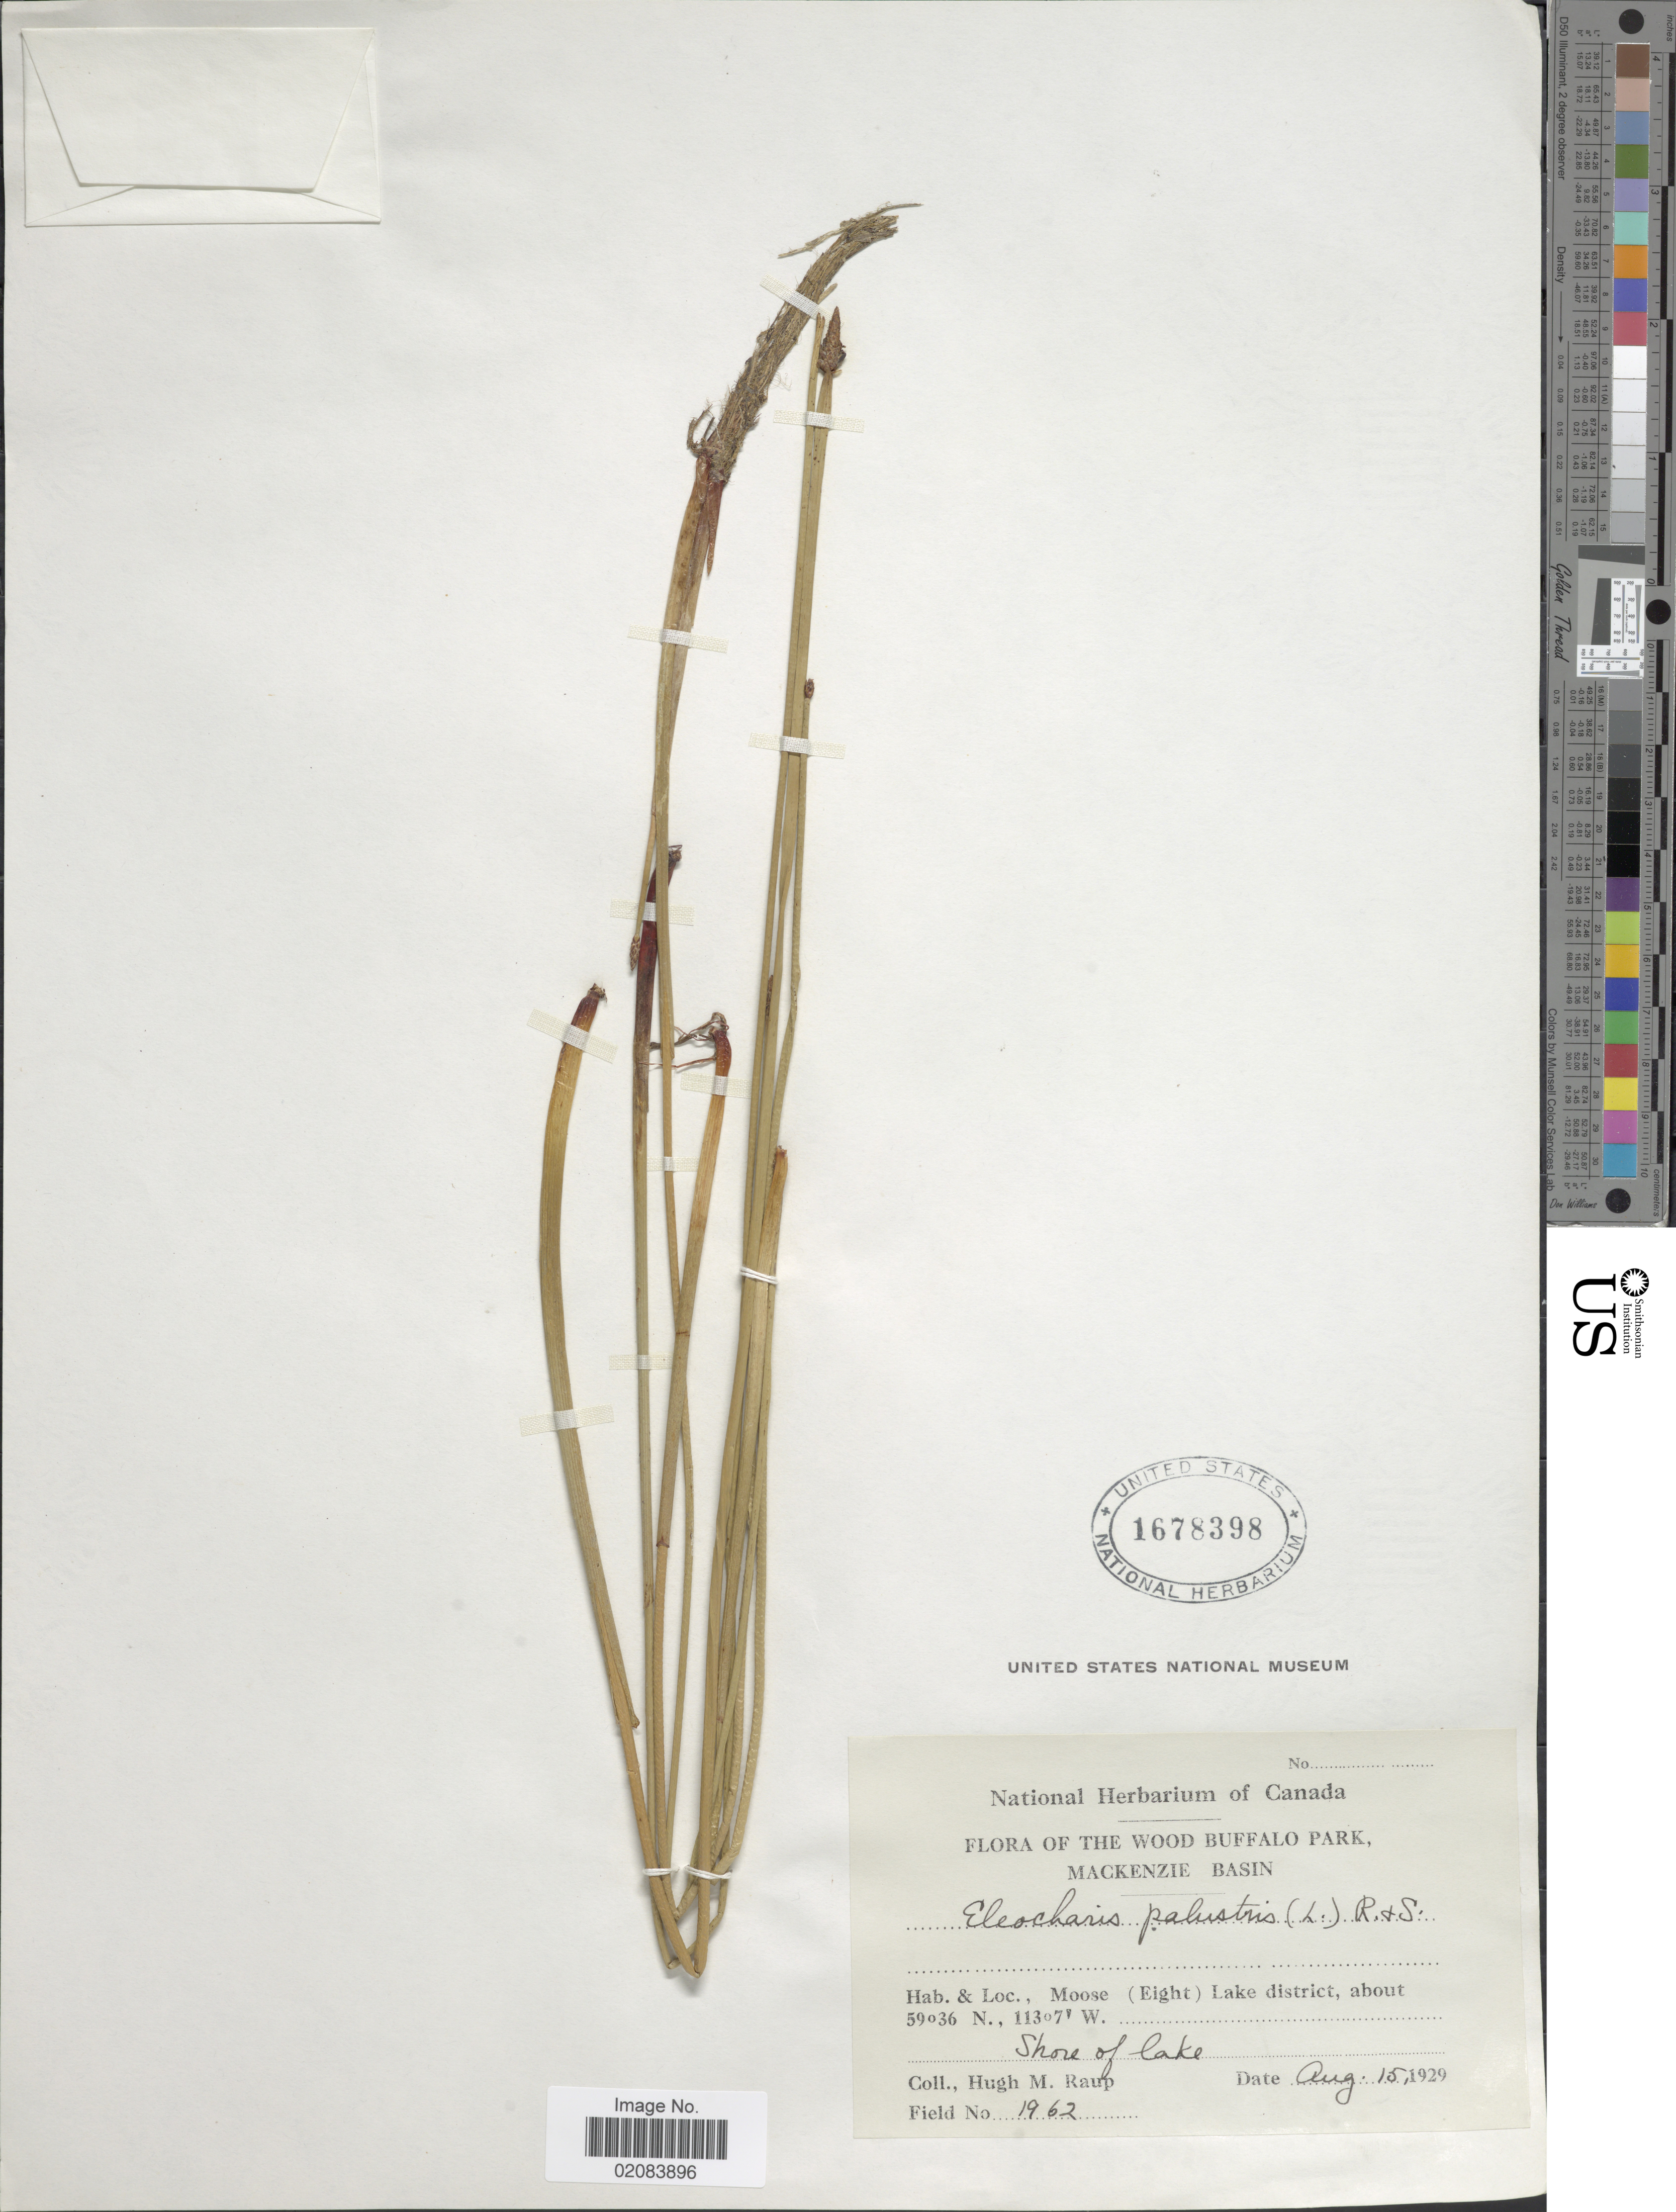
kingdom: Plantae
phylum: Tracheophyta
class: Liliopsida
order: Poales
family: Cyperaceae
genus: Eleocharis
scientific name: Eleocharis palustris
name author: (L.) Roem. & Schult.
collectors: H. Raup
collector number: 1962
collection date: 1929-08-15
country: Canada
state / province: Alberta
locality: Wood Buffalo Park, Mackenzie Basin. Moose (Eight) Lake district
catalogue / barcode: US 1678398